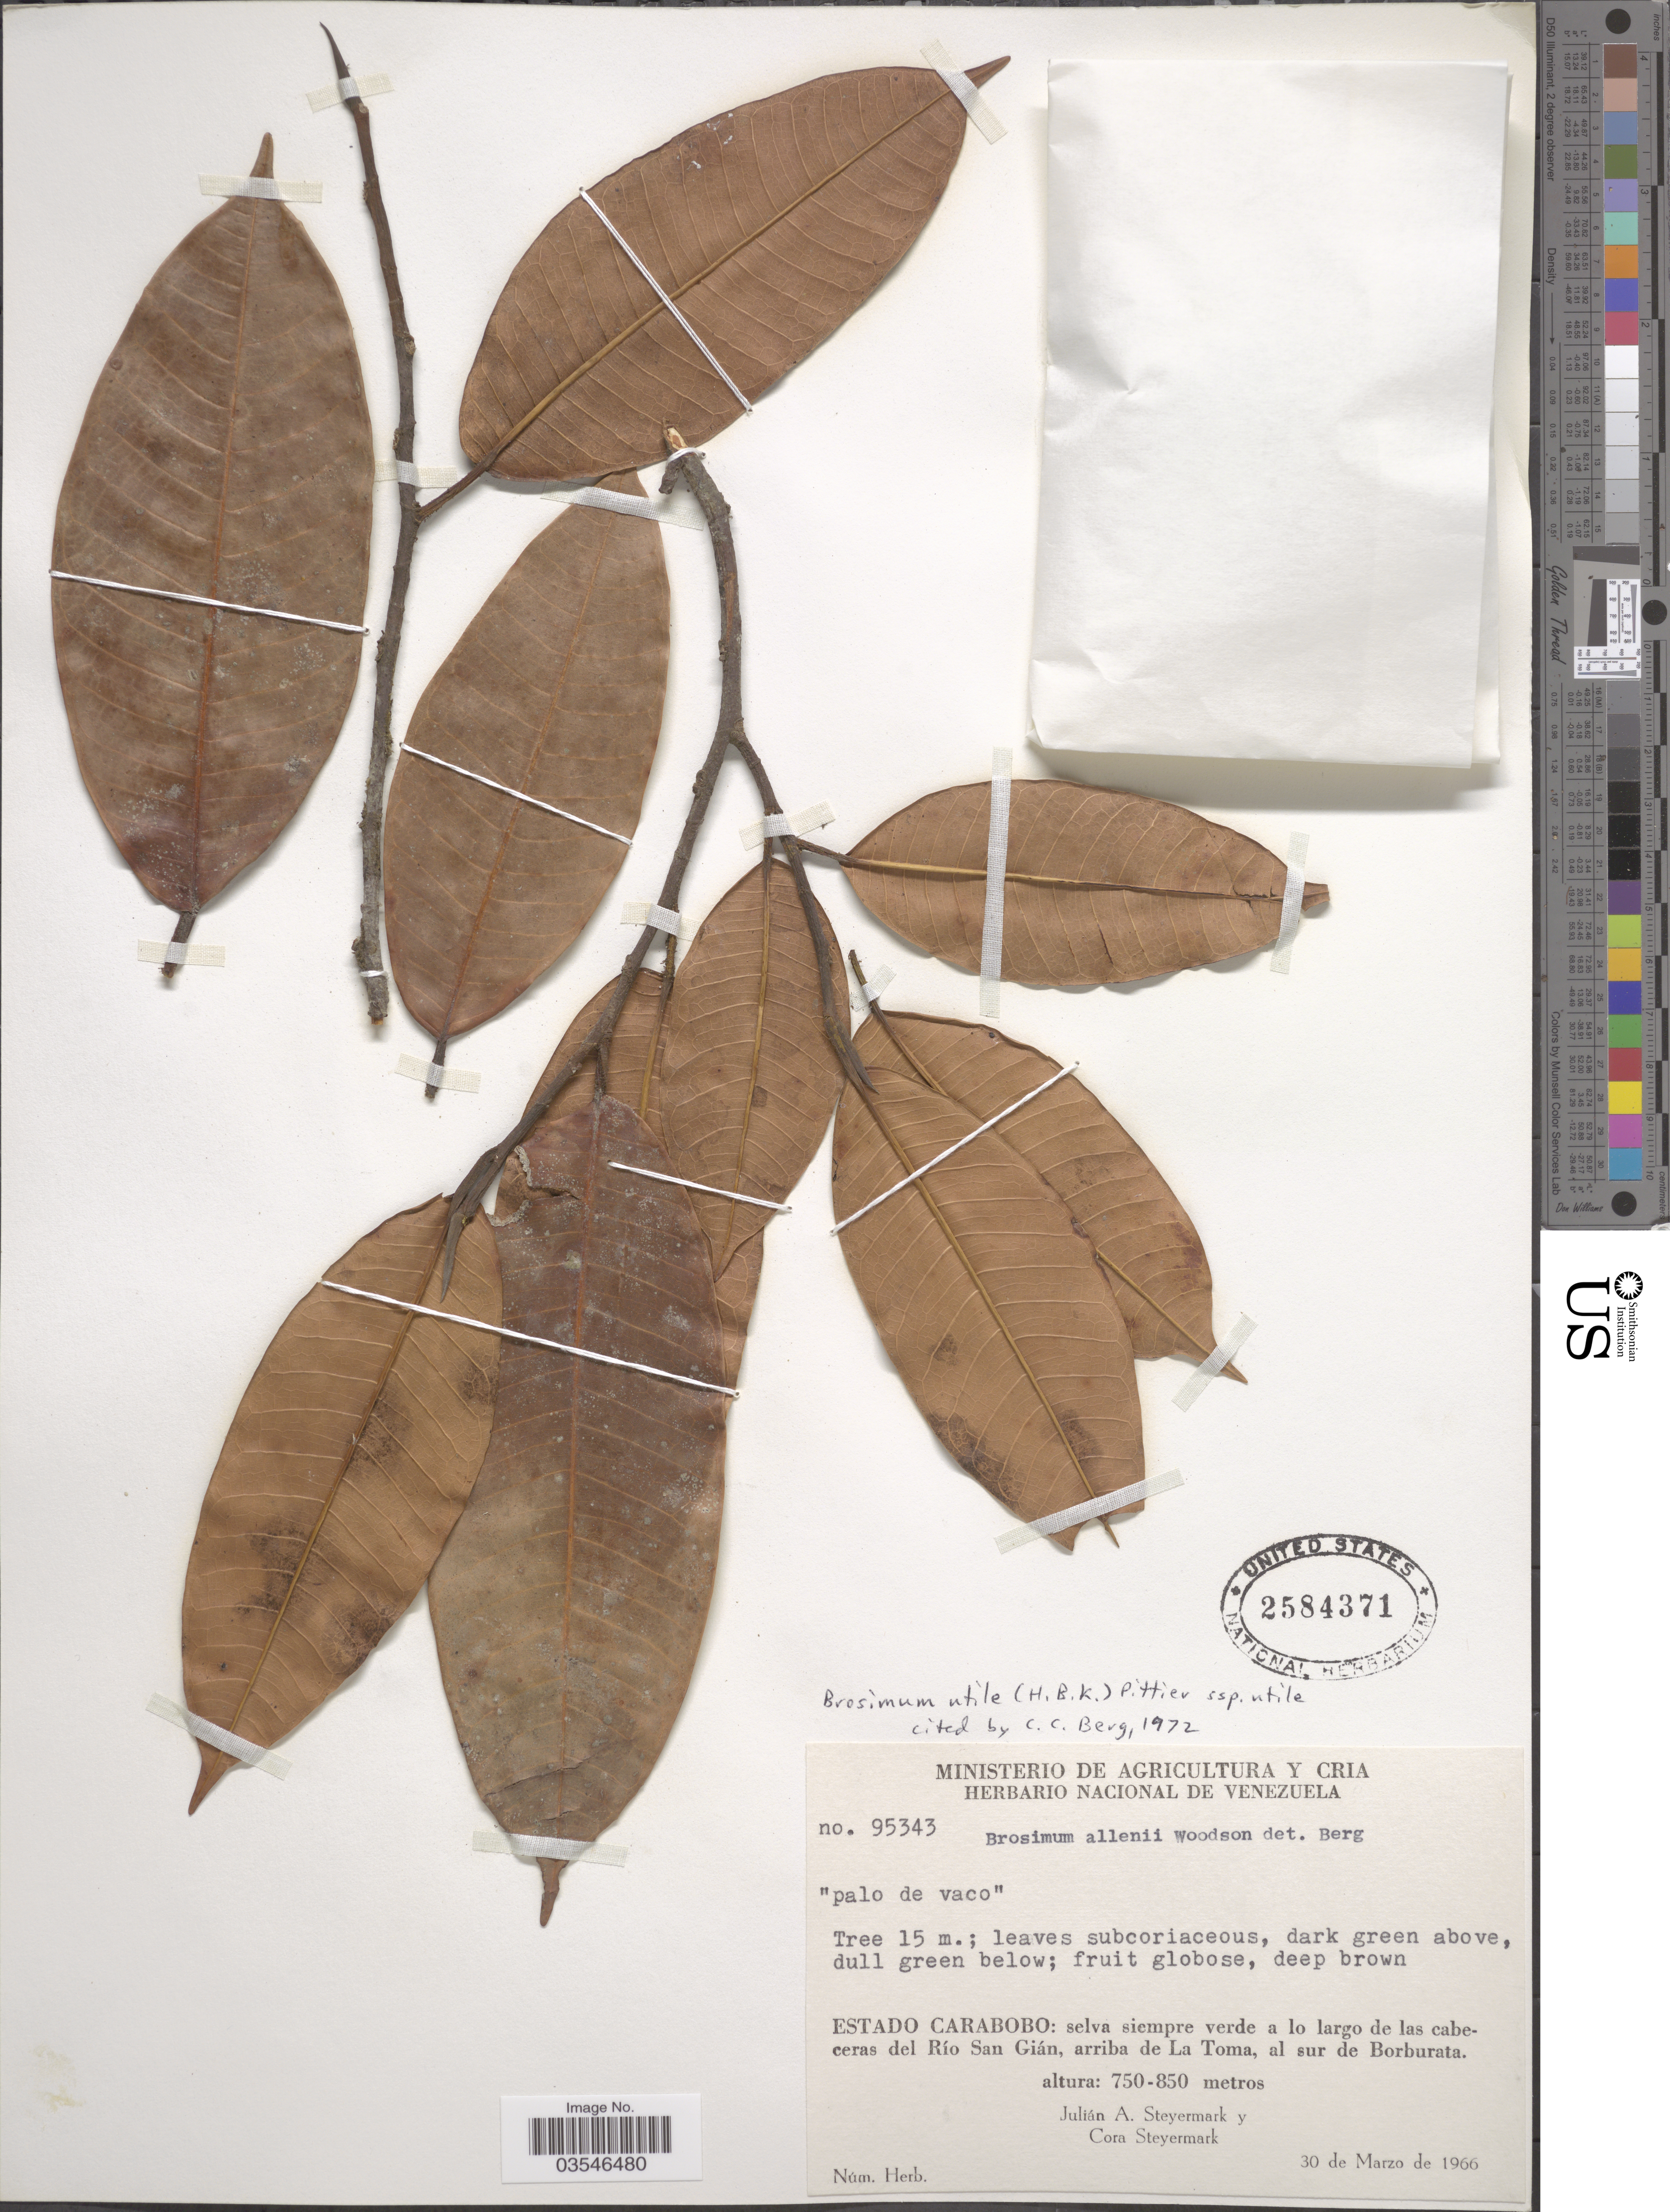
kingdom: Plantae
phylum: Tracheophyta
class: Magnoliopsida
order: Rosales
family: Moraceae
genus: Brosimum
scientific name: Brosimum utile subsp. utile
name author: (Kunth) Oken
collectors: J. Steyermark & C. Steyermark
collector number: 95343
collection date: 1966-03-30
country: Venezuela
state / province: Carabobo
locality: Selva siempre verde a lo largo de las cabeceras del Río San Gián, arriba de La Toma, al sur de Borburata.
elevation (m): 750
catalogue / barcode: US 2584371